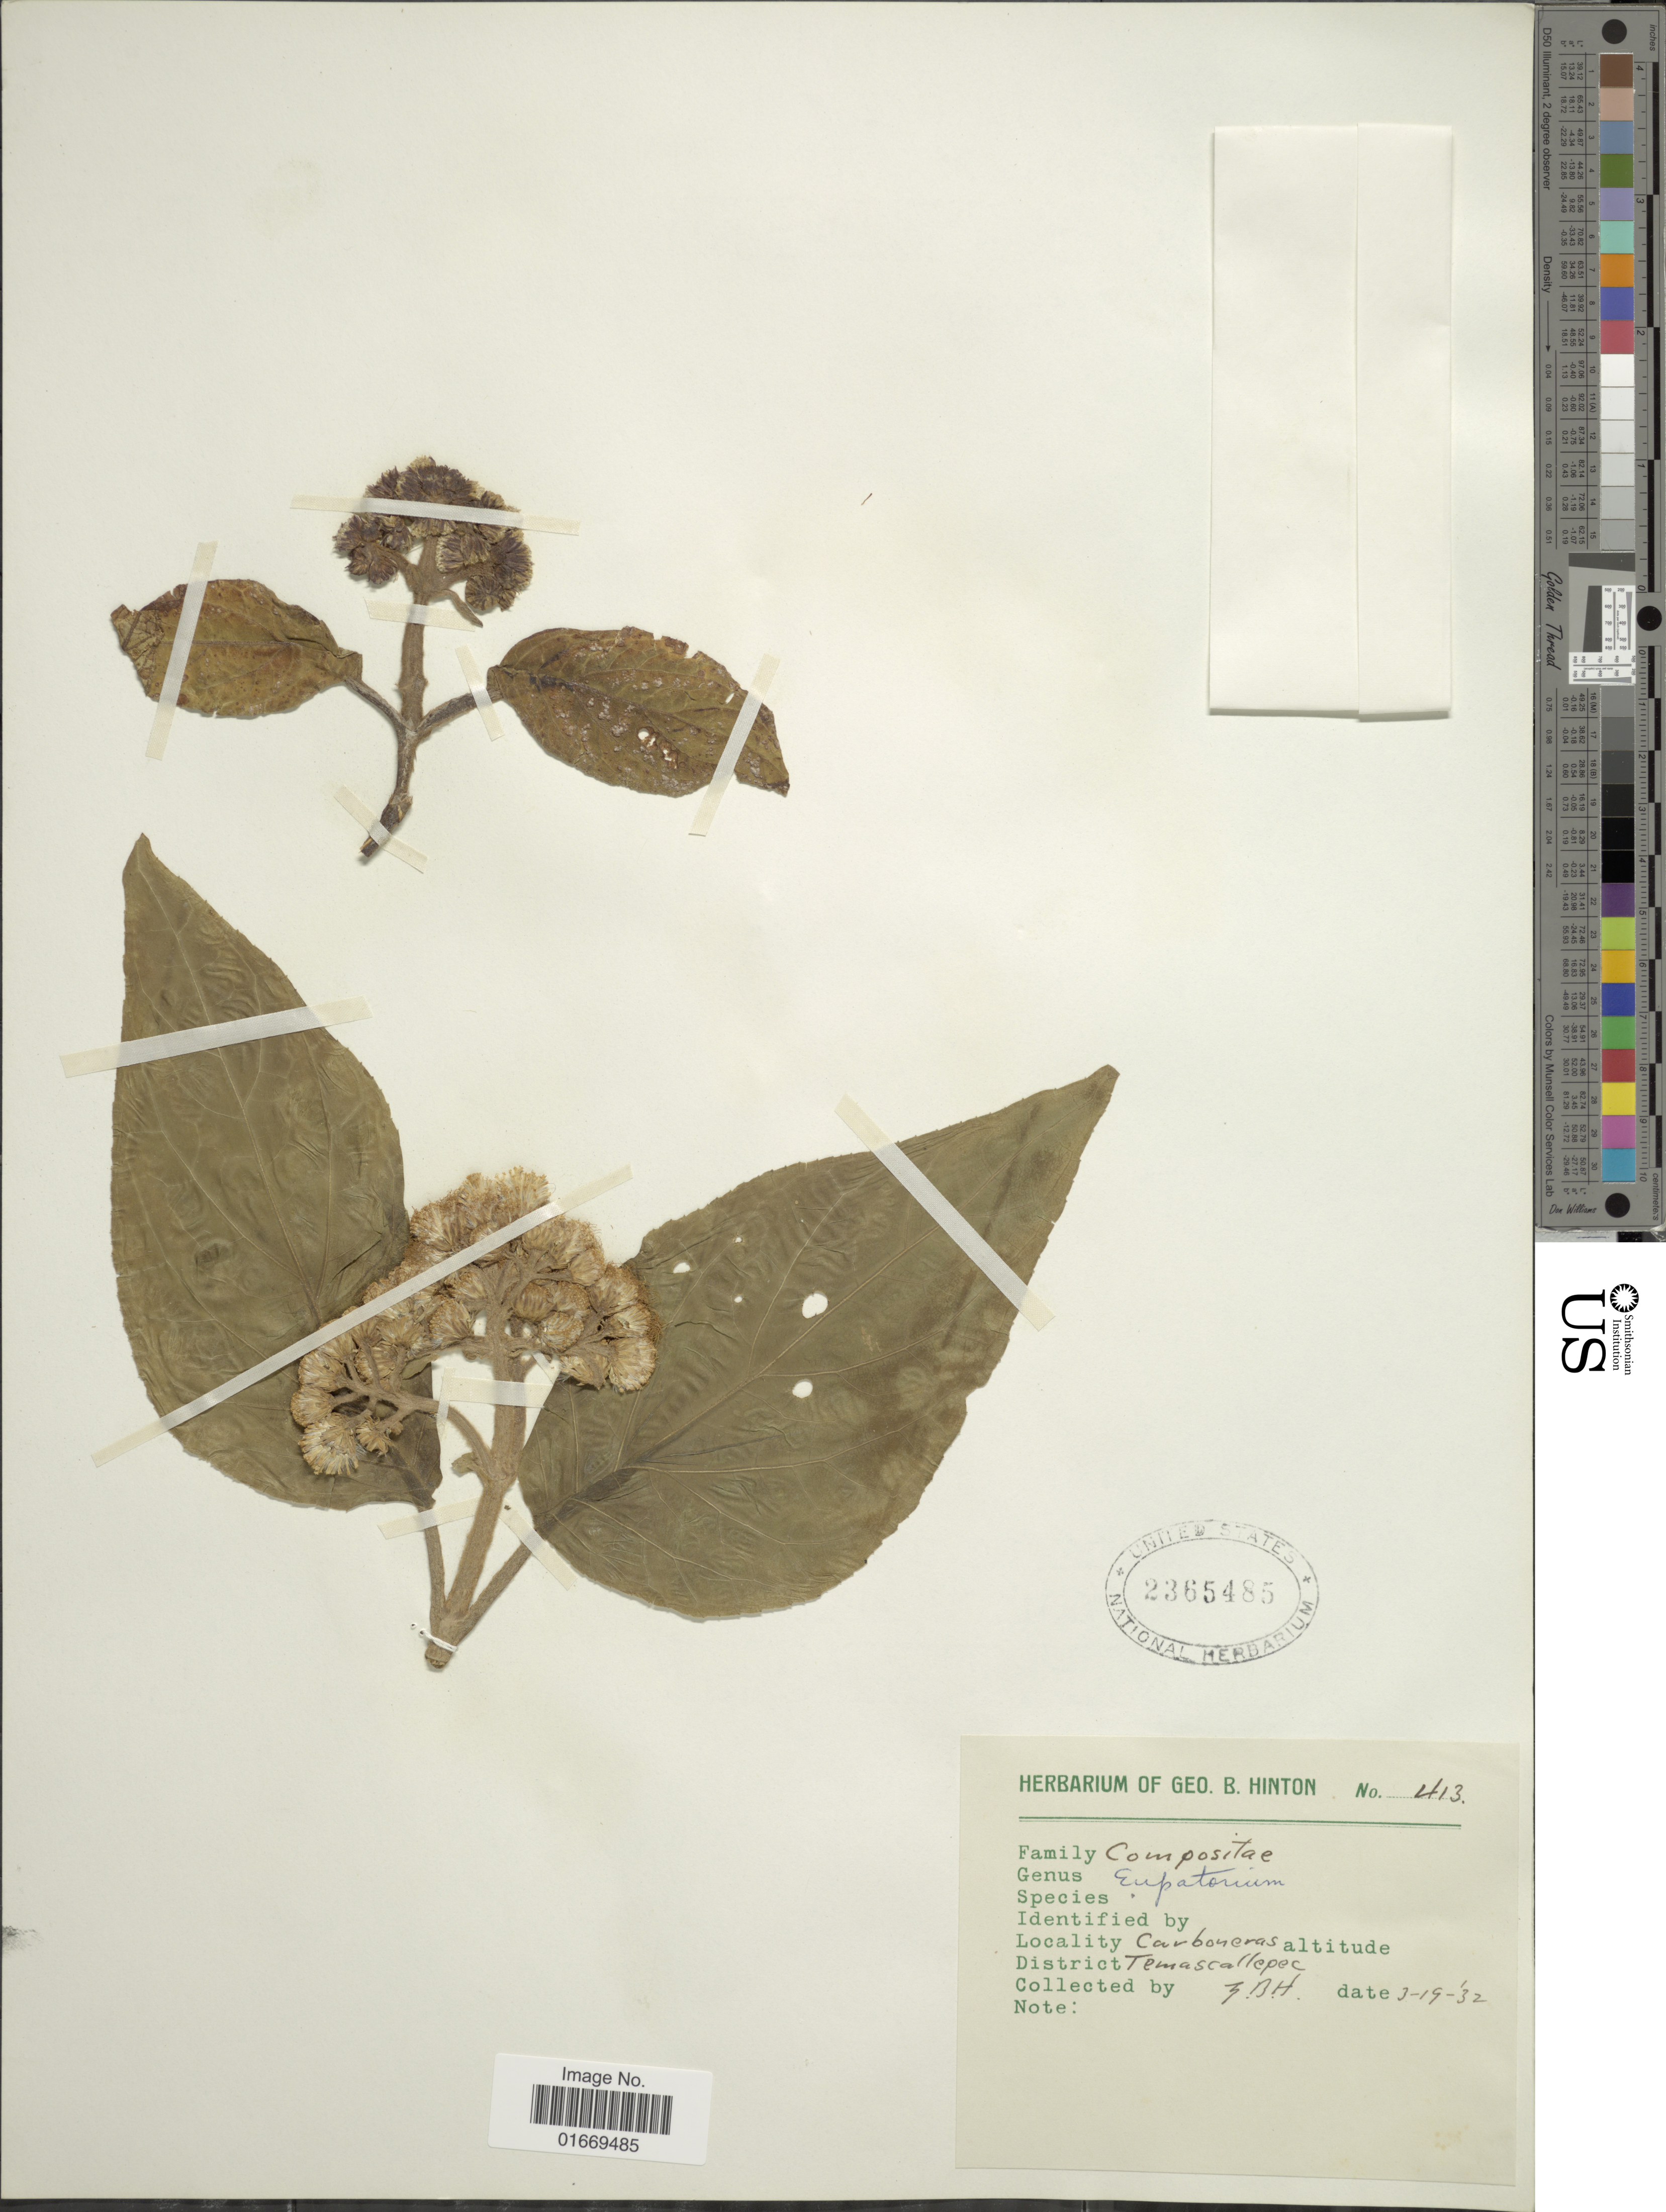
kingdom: Plantae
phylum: Tracheophyta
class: Magnoliopsida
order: Asterales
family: Asteraceae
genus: Bartlettina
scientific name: Bartlettina sordida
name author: (Less.) R.M. King & H. Rob.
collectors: G. B. Hinton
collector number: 413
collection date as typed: Transcribed d/m/y: 19/3/32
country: Mexico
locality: Carboneras, District Temascaltepec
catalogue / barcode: US 2365485